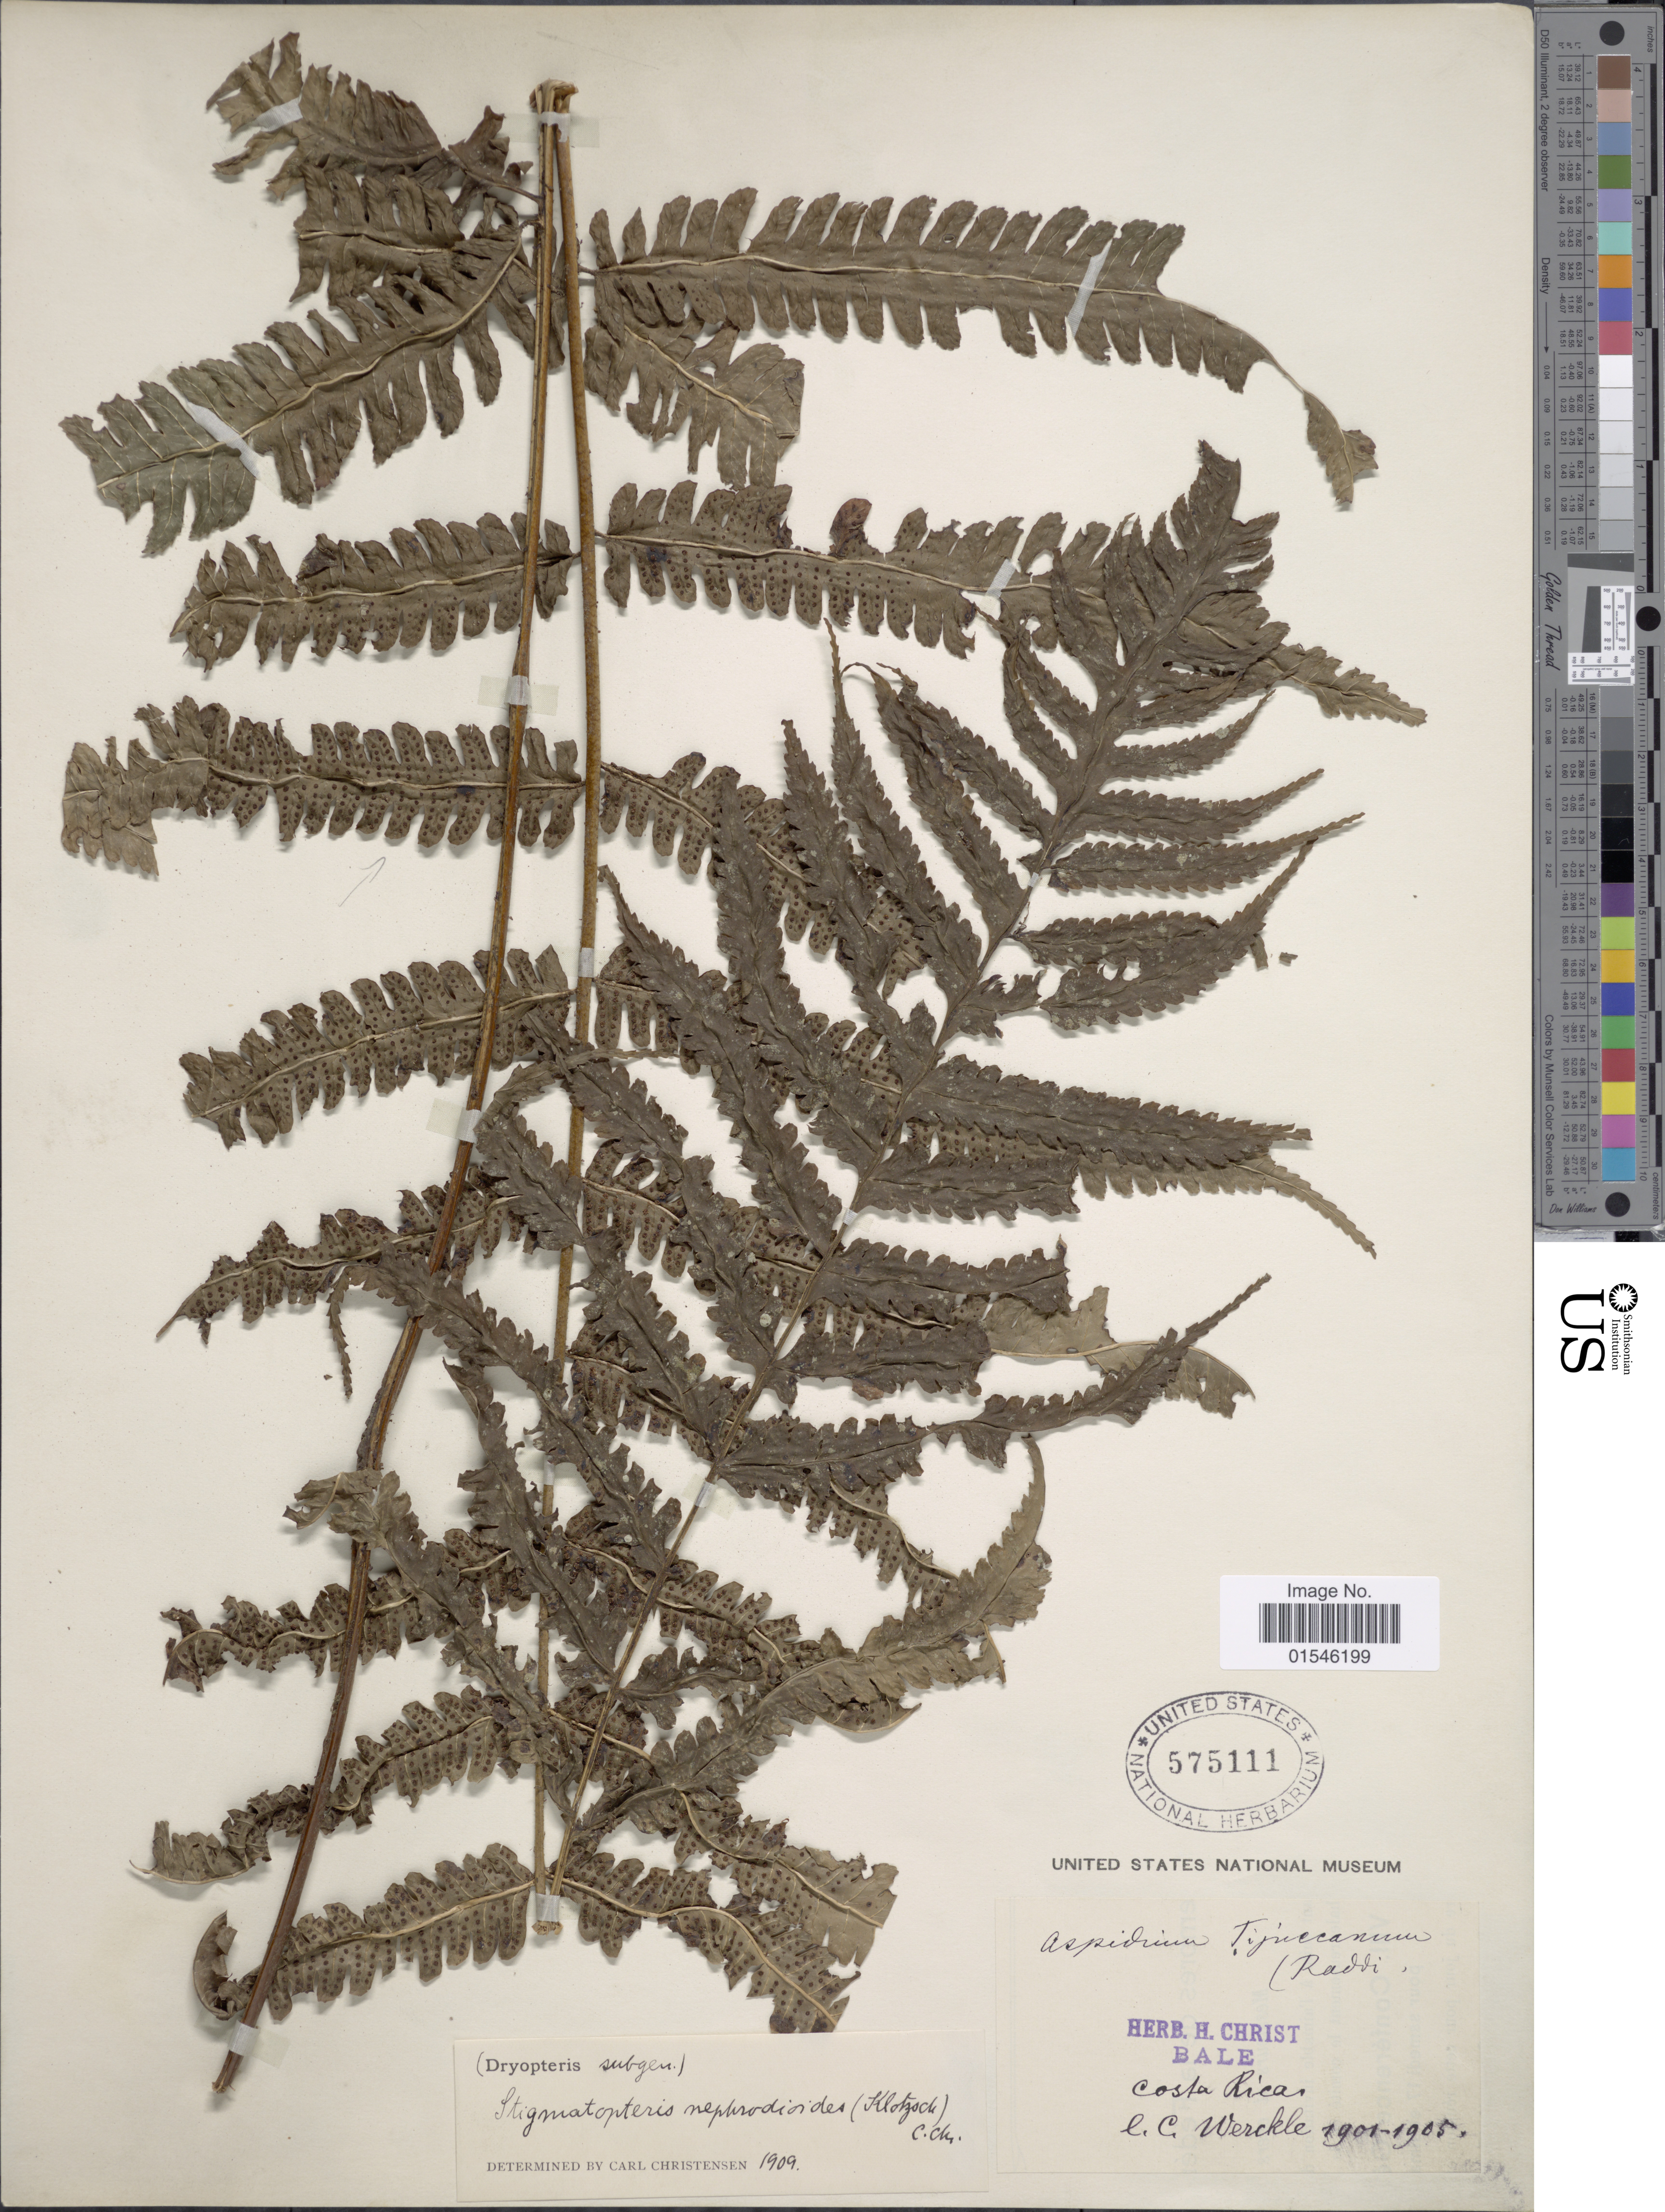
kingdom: Plantae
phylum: Tracheophyta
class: Polypodiopsida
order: Polypodiales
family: Dryopteridaceae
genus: Stigmatopteris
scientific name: Stigmatopteris sordida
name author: (Maxon) C. Chr.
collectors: C. C Wercklé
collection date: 1901/1905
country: Costa Rica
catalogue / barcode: US 575111